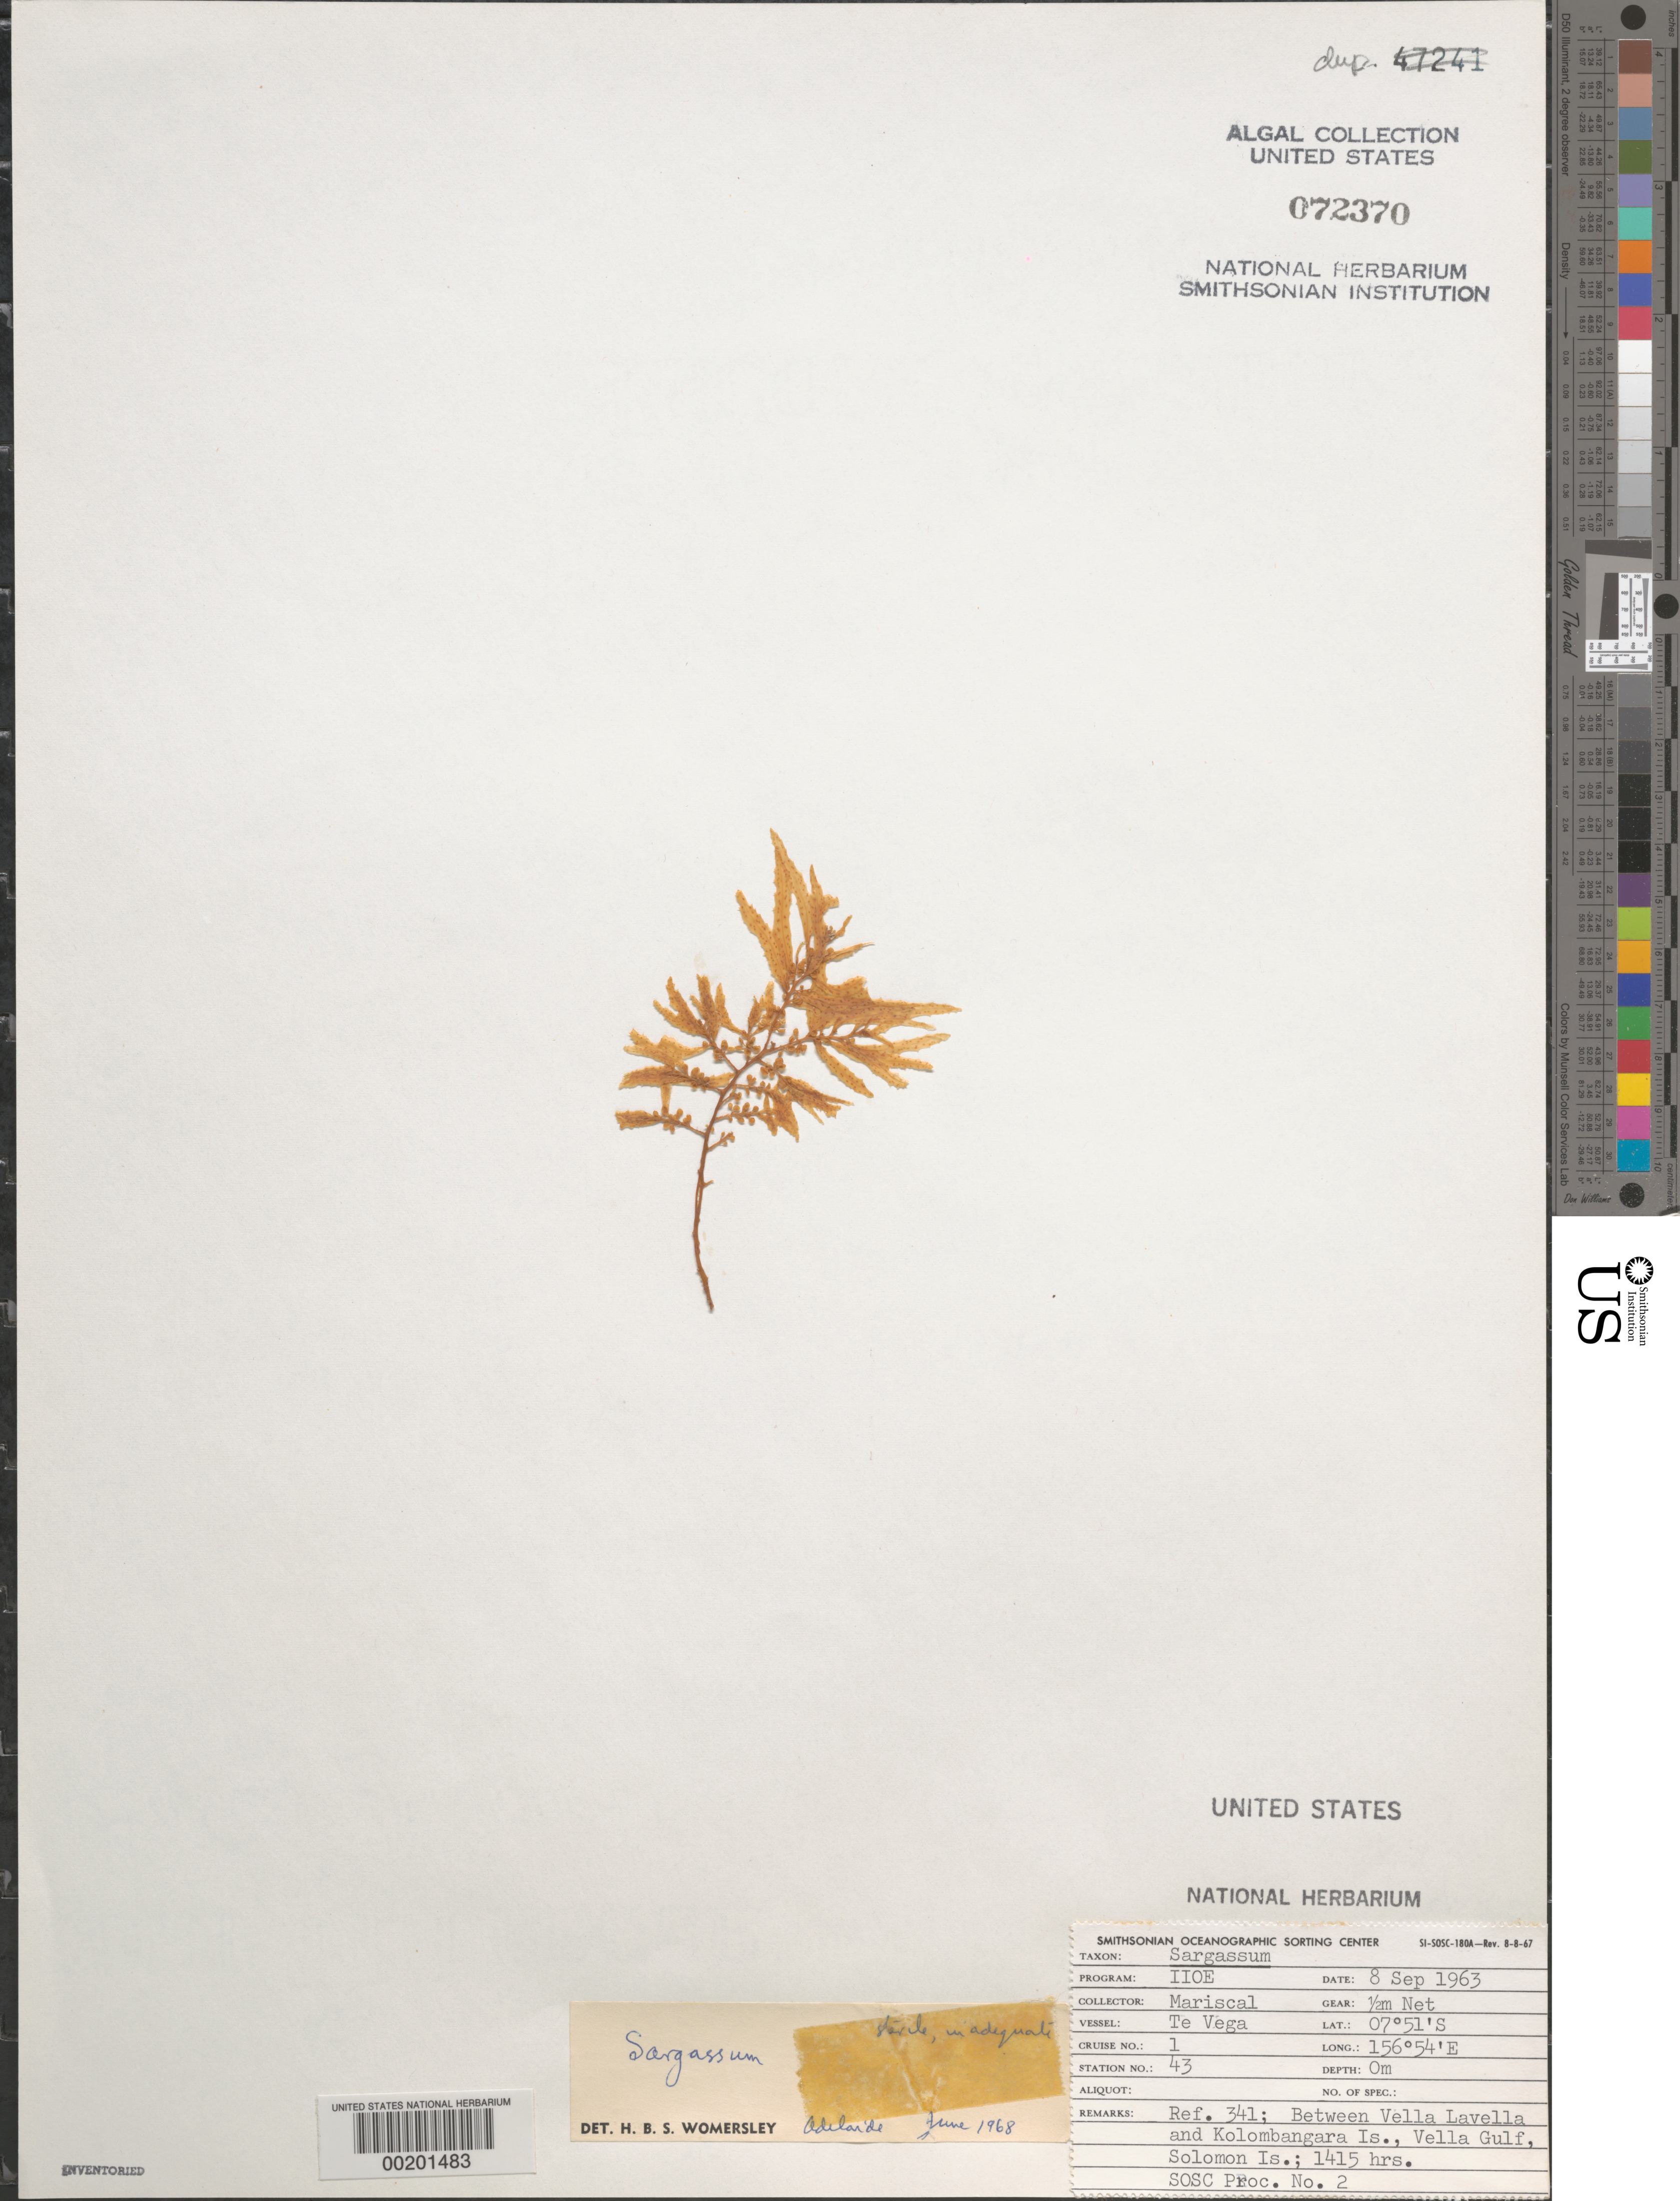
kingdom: Chromista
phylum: Ochrophyta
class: Phaeophyceae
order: Fucales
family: Sargassaceae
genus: Sargassum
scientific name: Sargassum sp.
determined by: Womersley, H. B. S.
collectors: -. Mariscal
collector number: Station 43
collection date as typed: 08 Sep 1963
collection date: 1963-09-08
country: Solomon Islands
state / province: Solomon Islands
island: Kolombangara [Nduke]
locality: Vella Gulf, between Vella Lavella Island and Kolombangara Island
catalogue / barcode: US 72370